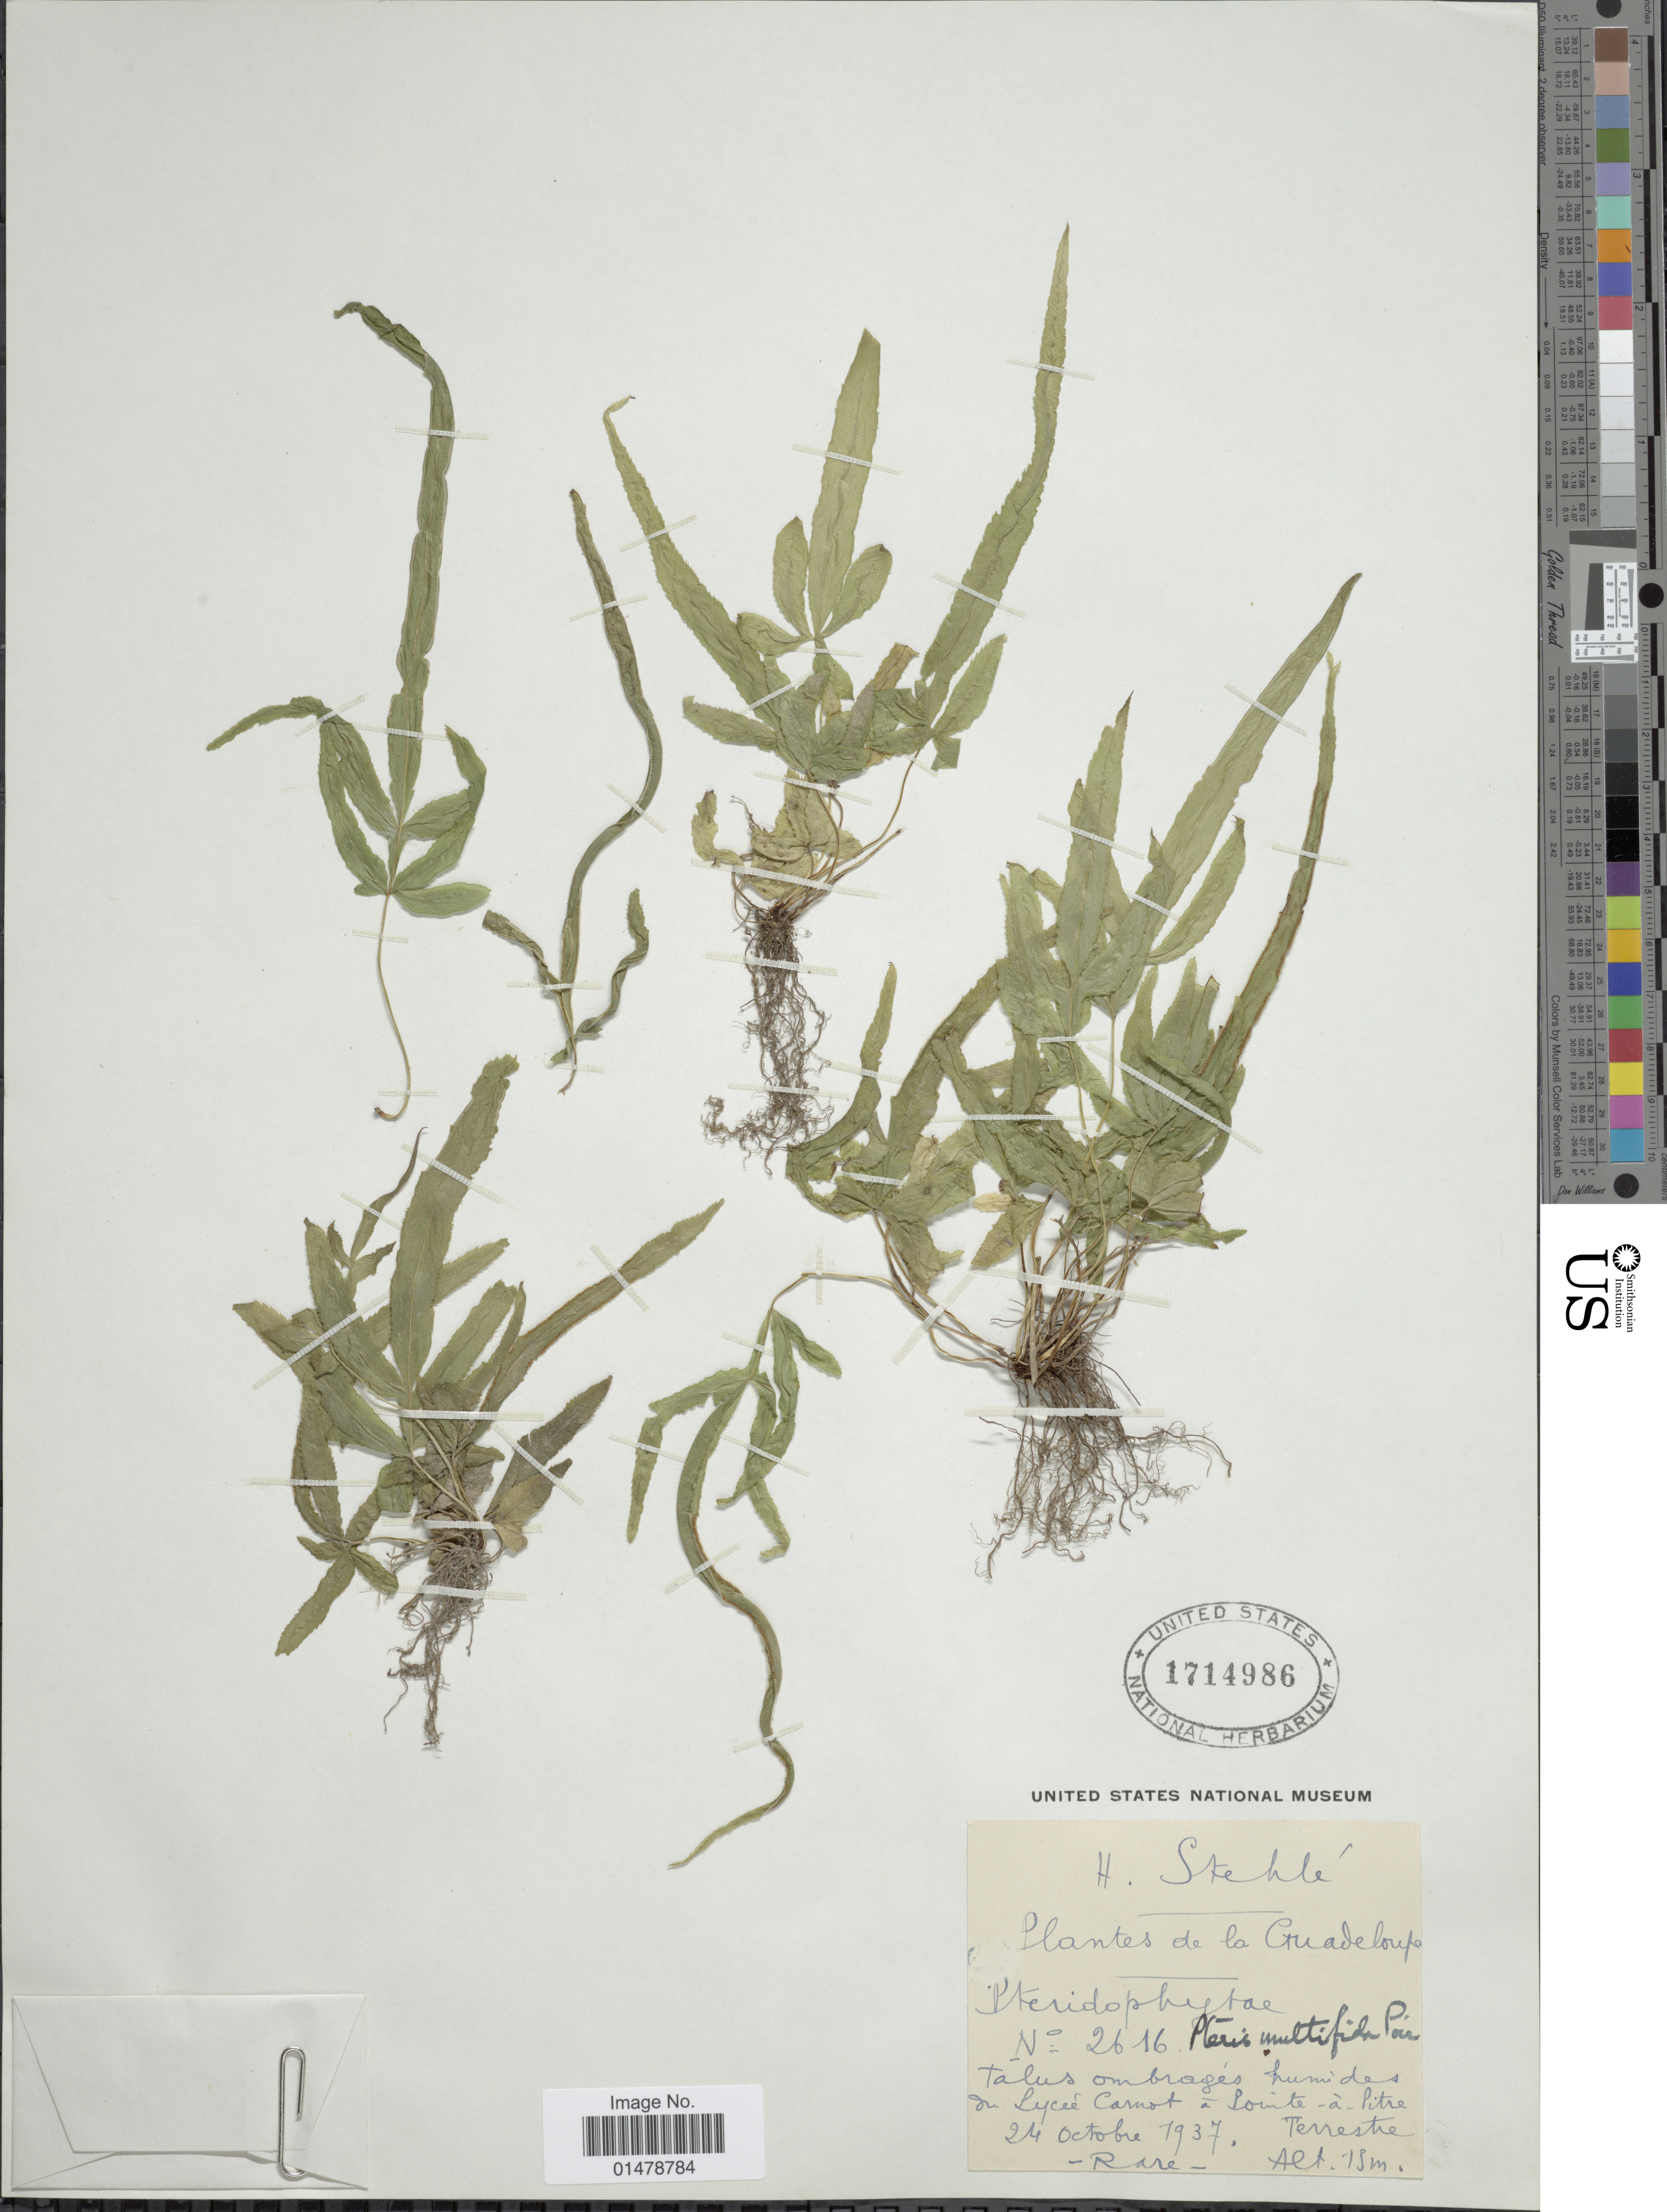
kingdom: Plantae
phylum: Tracheophyta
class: Polypodiopsida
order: Polypodiales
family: Pteridaceae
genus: Pteris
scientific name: Pteris multifida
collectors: H. Stehlé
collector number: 2616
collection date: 1937-10-24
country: Guadeloupe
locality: lycée Carnot- Pointe-à-Pitre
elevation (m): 15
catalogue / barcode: US 1714986